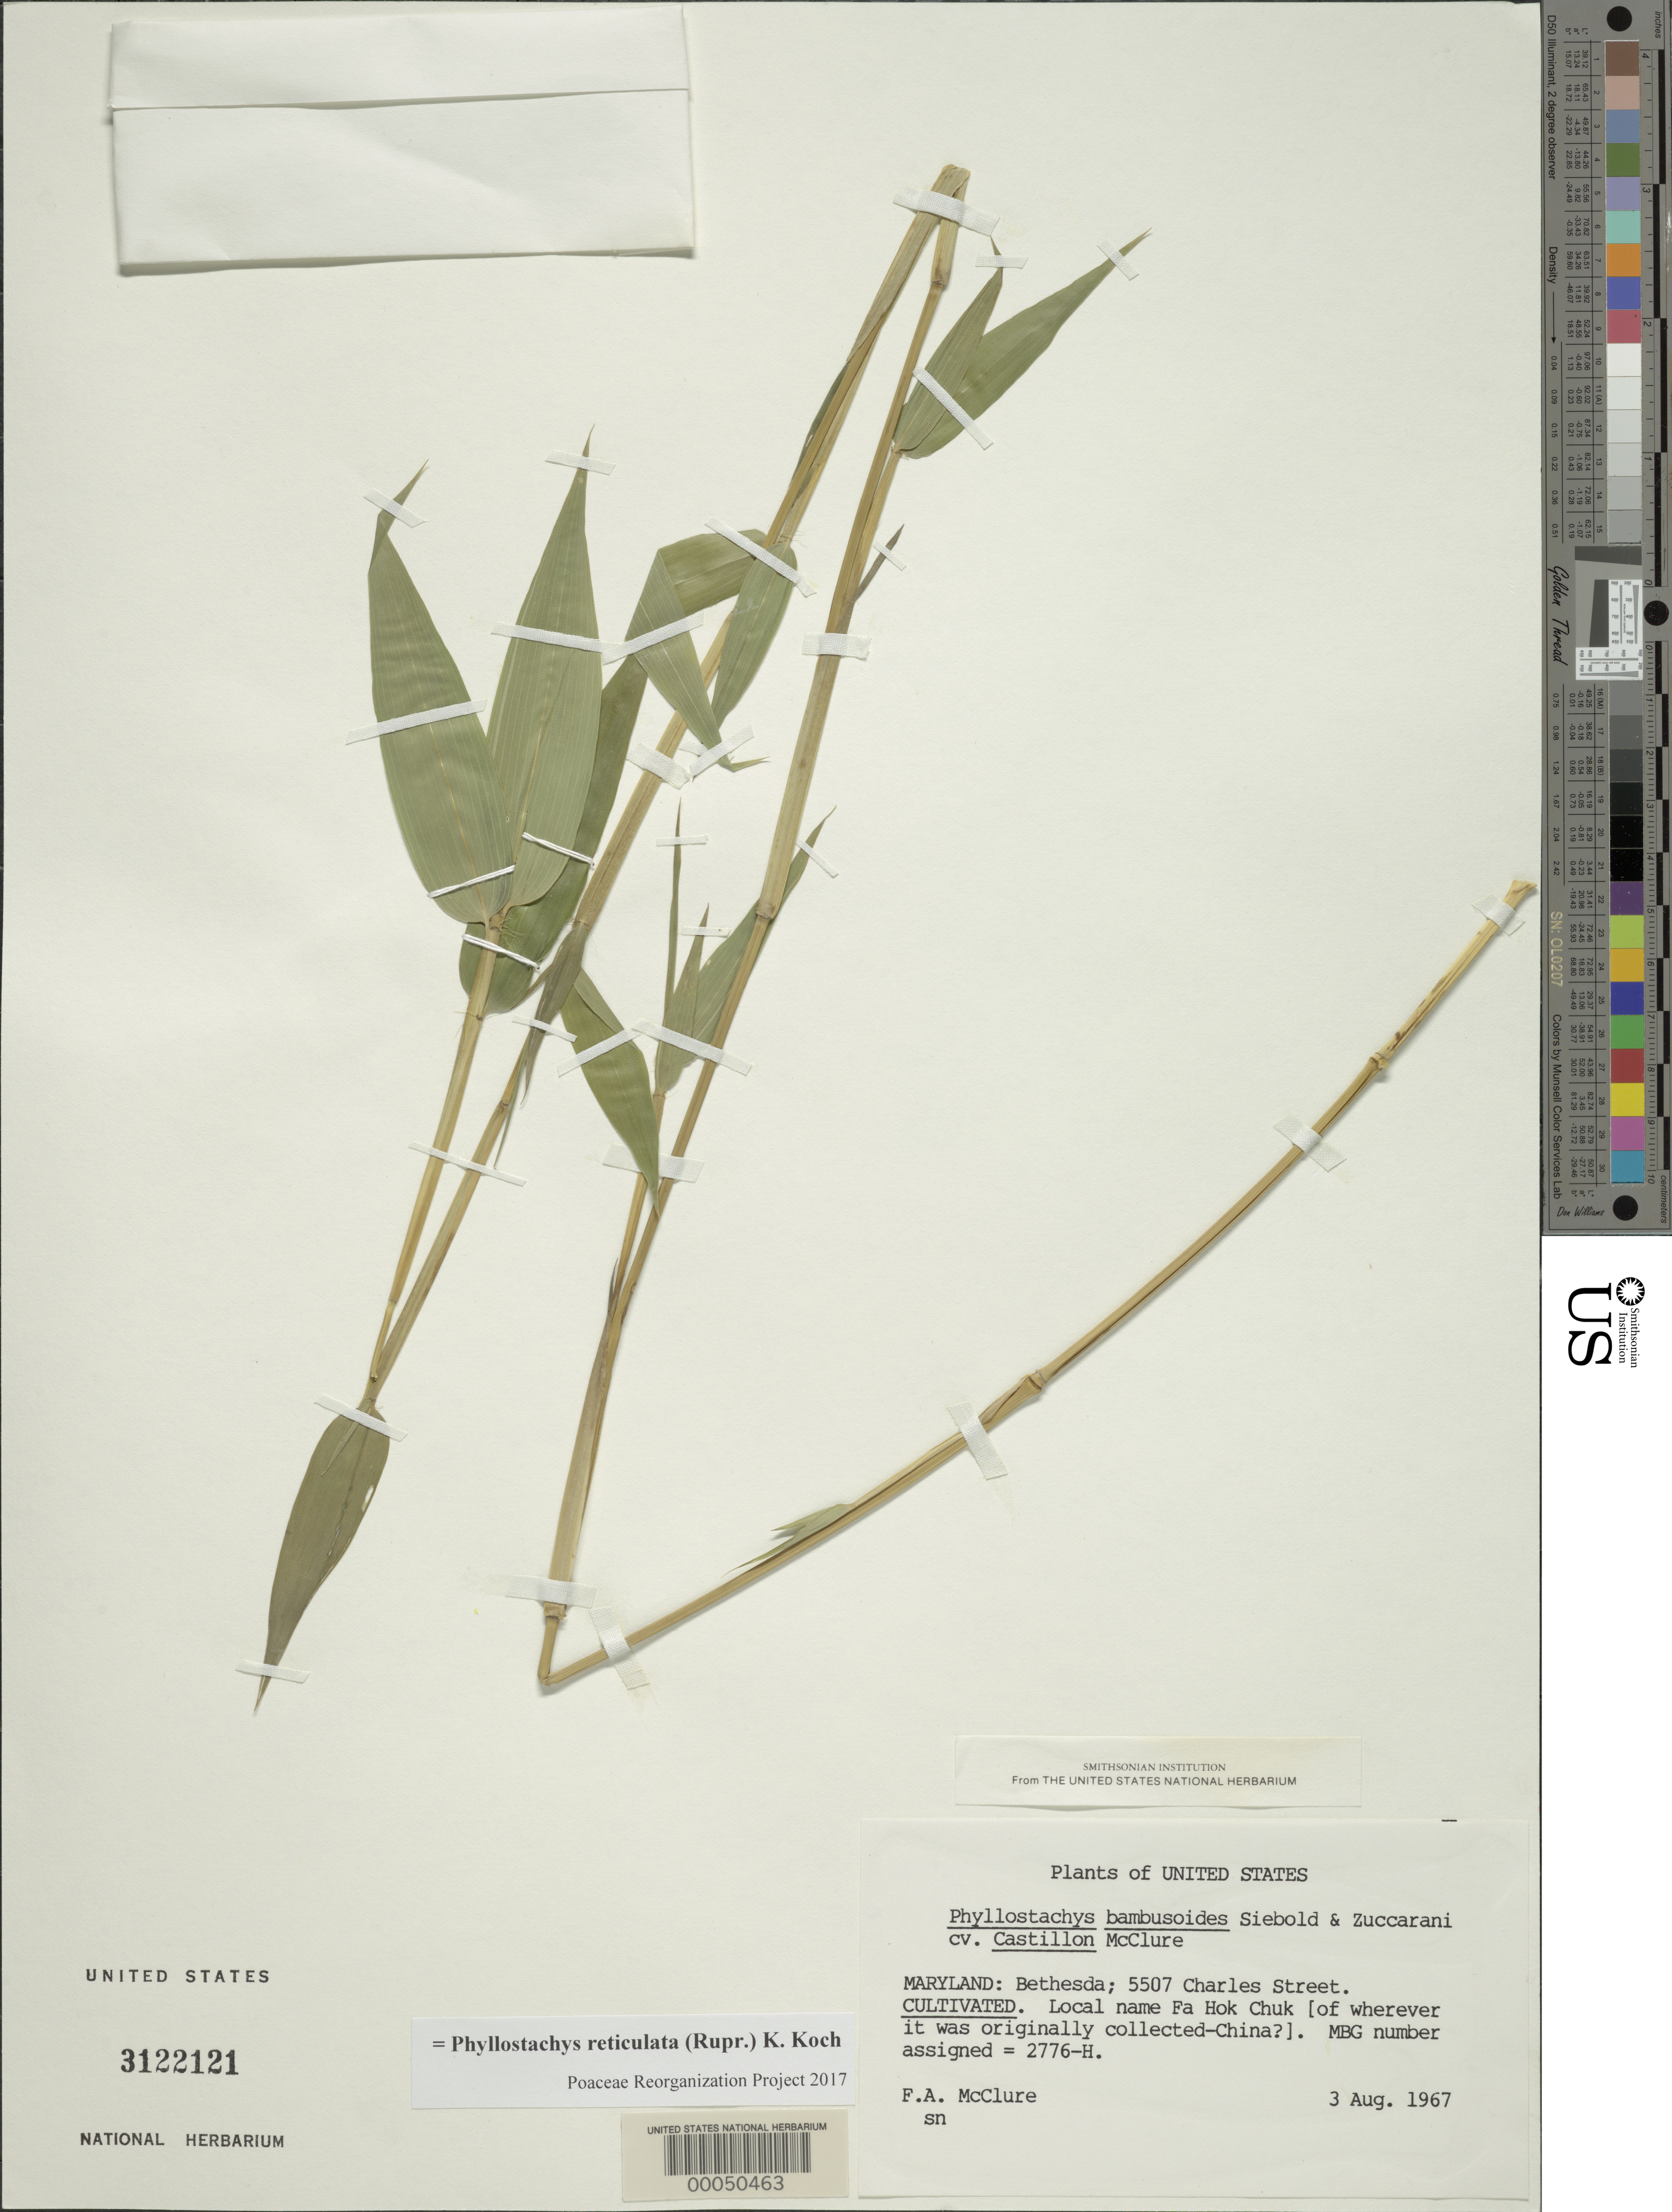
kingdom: Plantae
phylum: Tracheophyta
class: Liliopsida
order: Poales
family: Poaceae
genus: Phyllostachys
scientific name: Phyllostachys reticulata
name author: (Rupr.) K. Koch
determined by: Poaceae Reorganization Project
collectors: F. A. McClure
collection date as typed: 03 Aug 1967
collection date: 1967-08-03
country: United States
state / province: Maryland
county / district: Montgomery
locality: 5507 Charles Street, Bethesda (McClure's garden)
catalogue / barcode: US 3122121